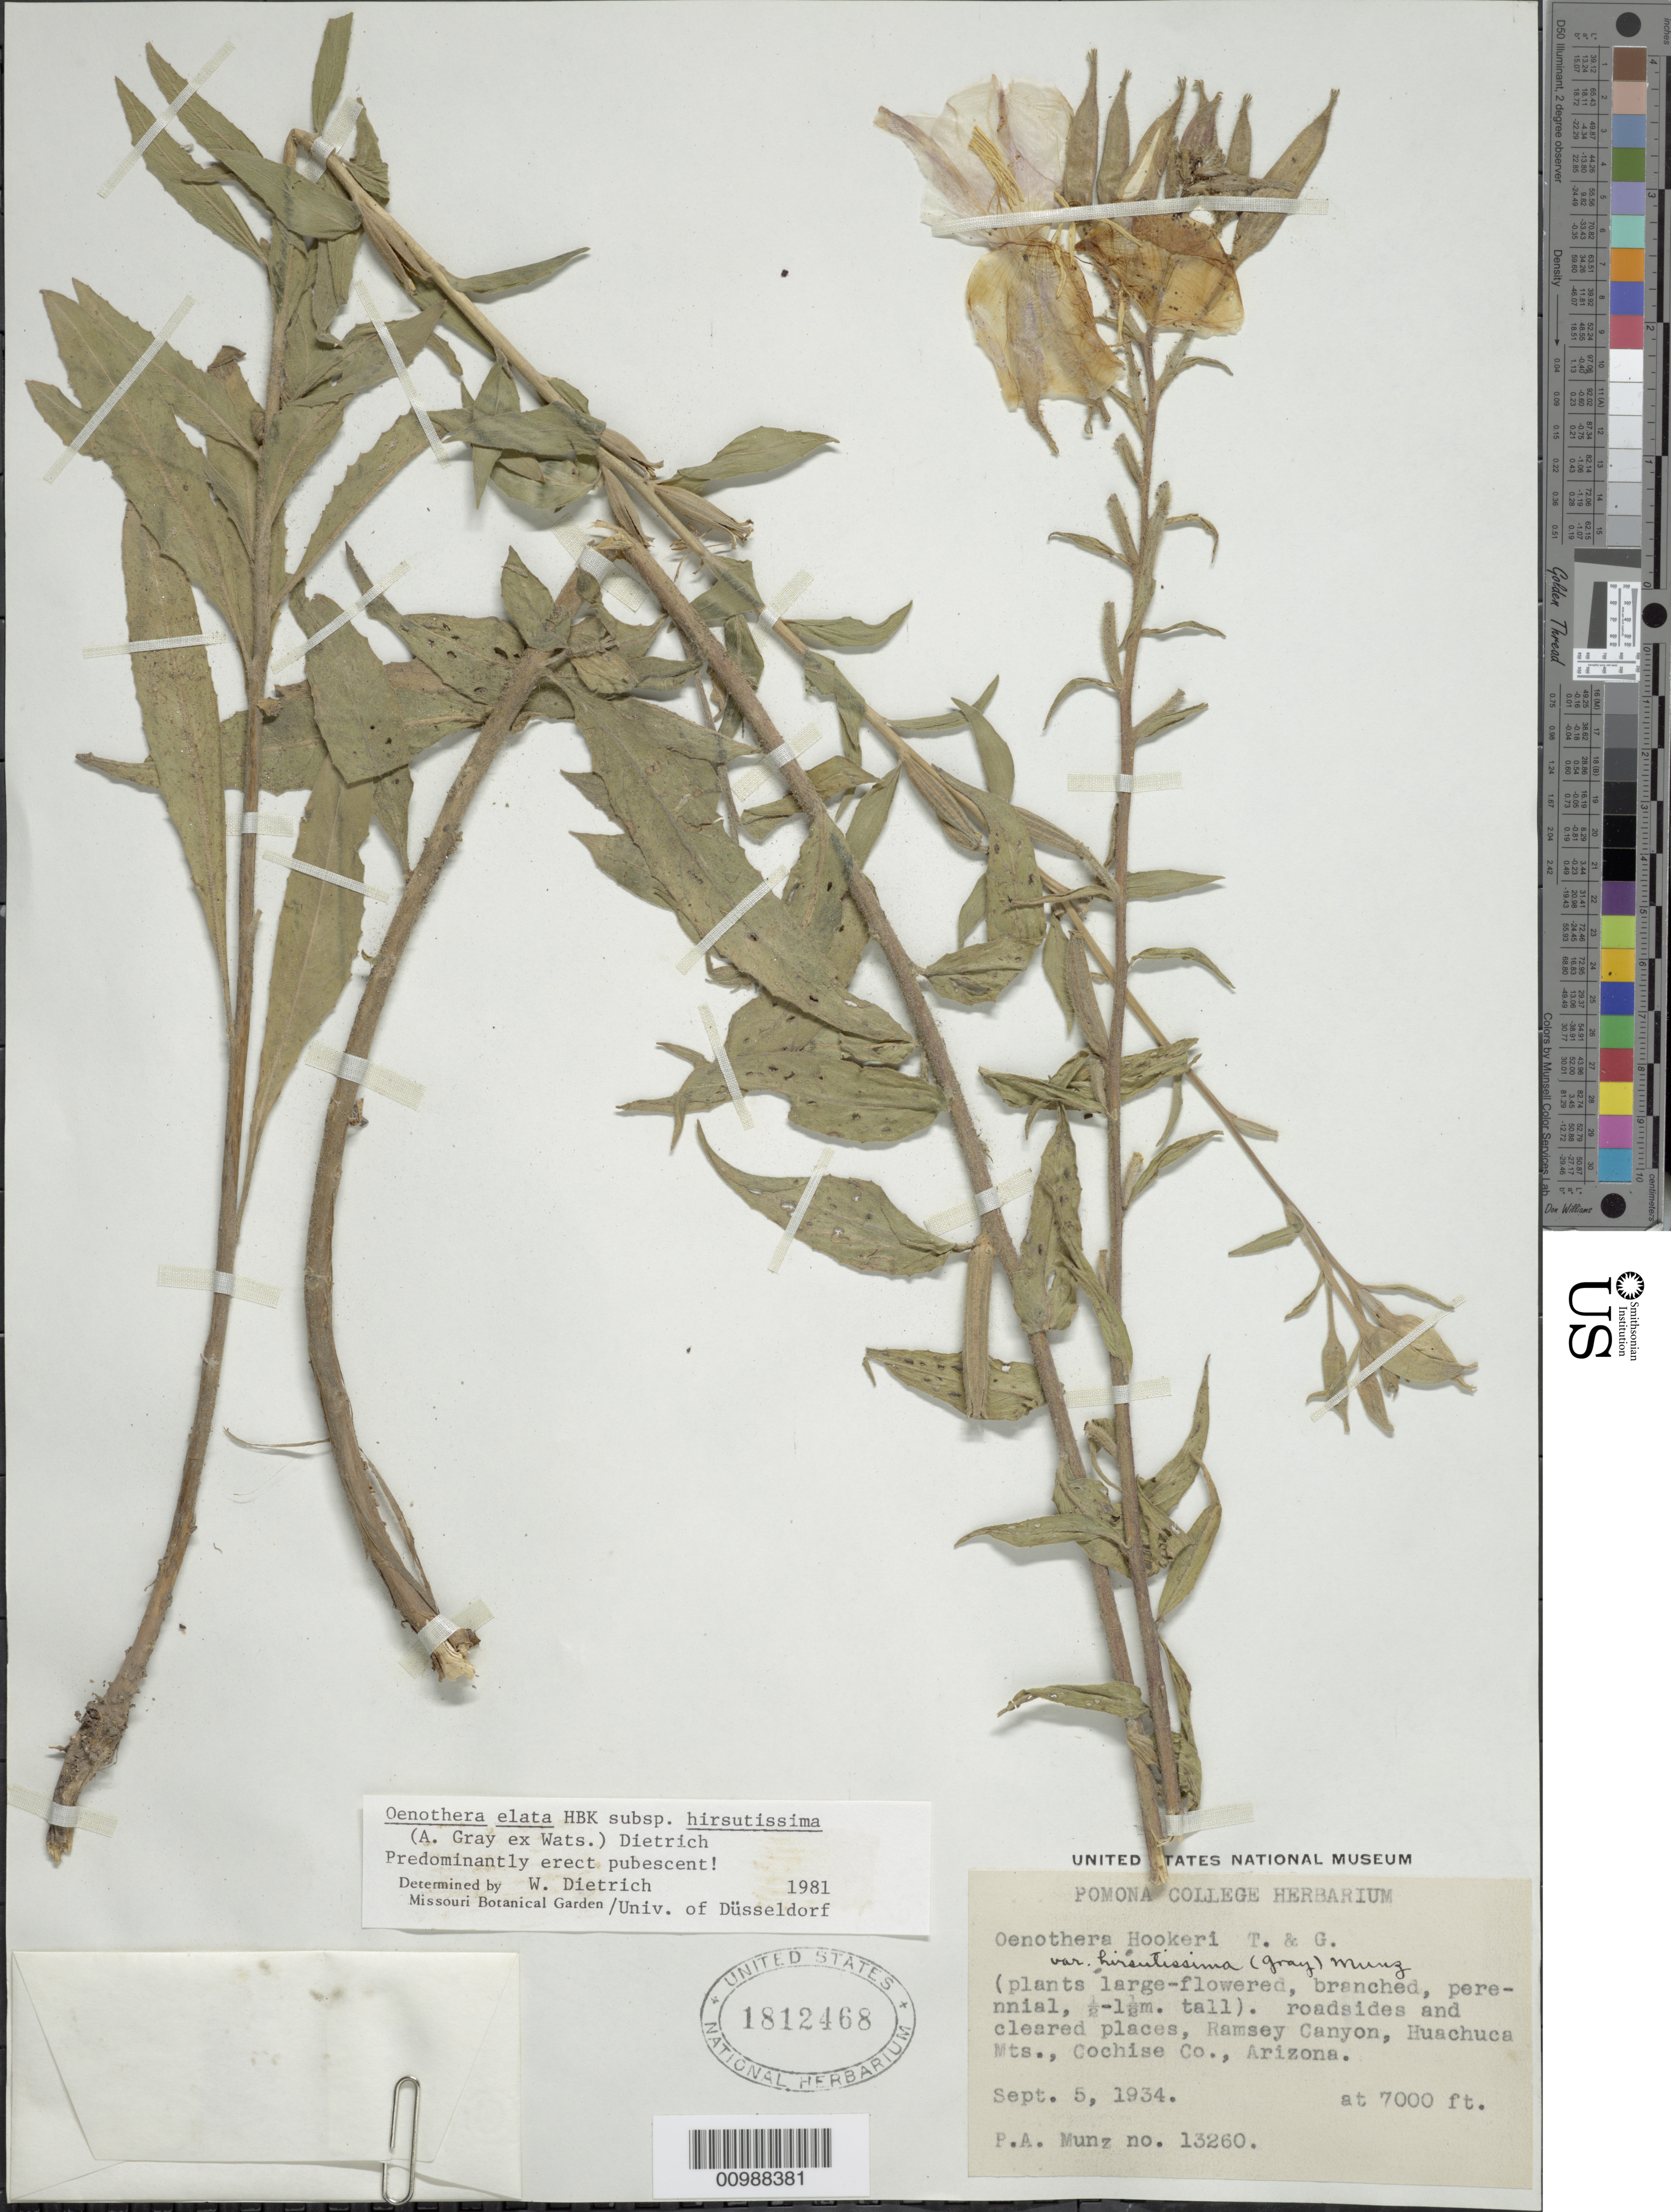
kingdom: Plantae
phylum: Tracheophyta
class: Magnoliopsida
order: Myrtales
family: Onagraceae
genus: Oenothera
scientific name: Oenothera elata subsp. hirsutissima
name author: (A. Gray ex S. Watson) W. Dietr.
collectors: P. A. Munz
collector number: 13260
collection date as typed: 05 Sep 1934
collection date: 1934-09-05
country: United States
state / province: Arizona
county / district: Cochise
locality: Roadsides and cleared places, Ramsey Canyon, Huachuca Mountains.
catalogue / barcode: US 1812468